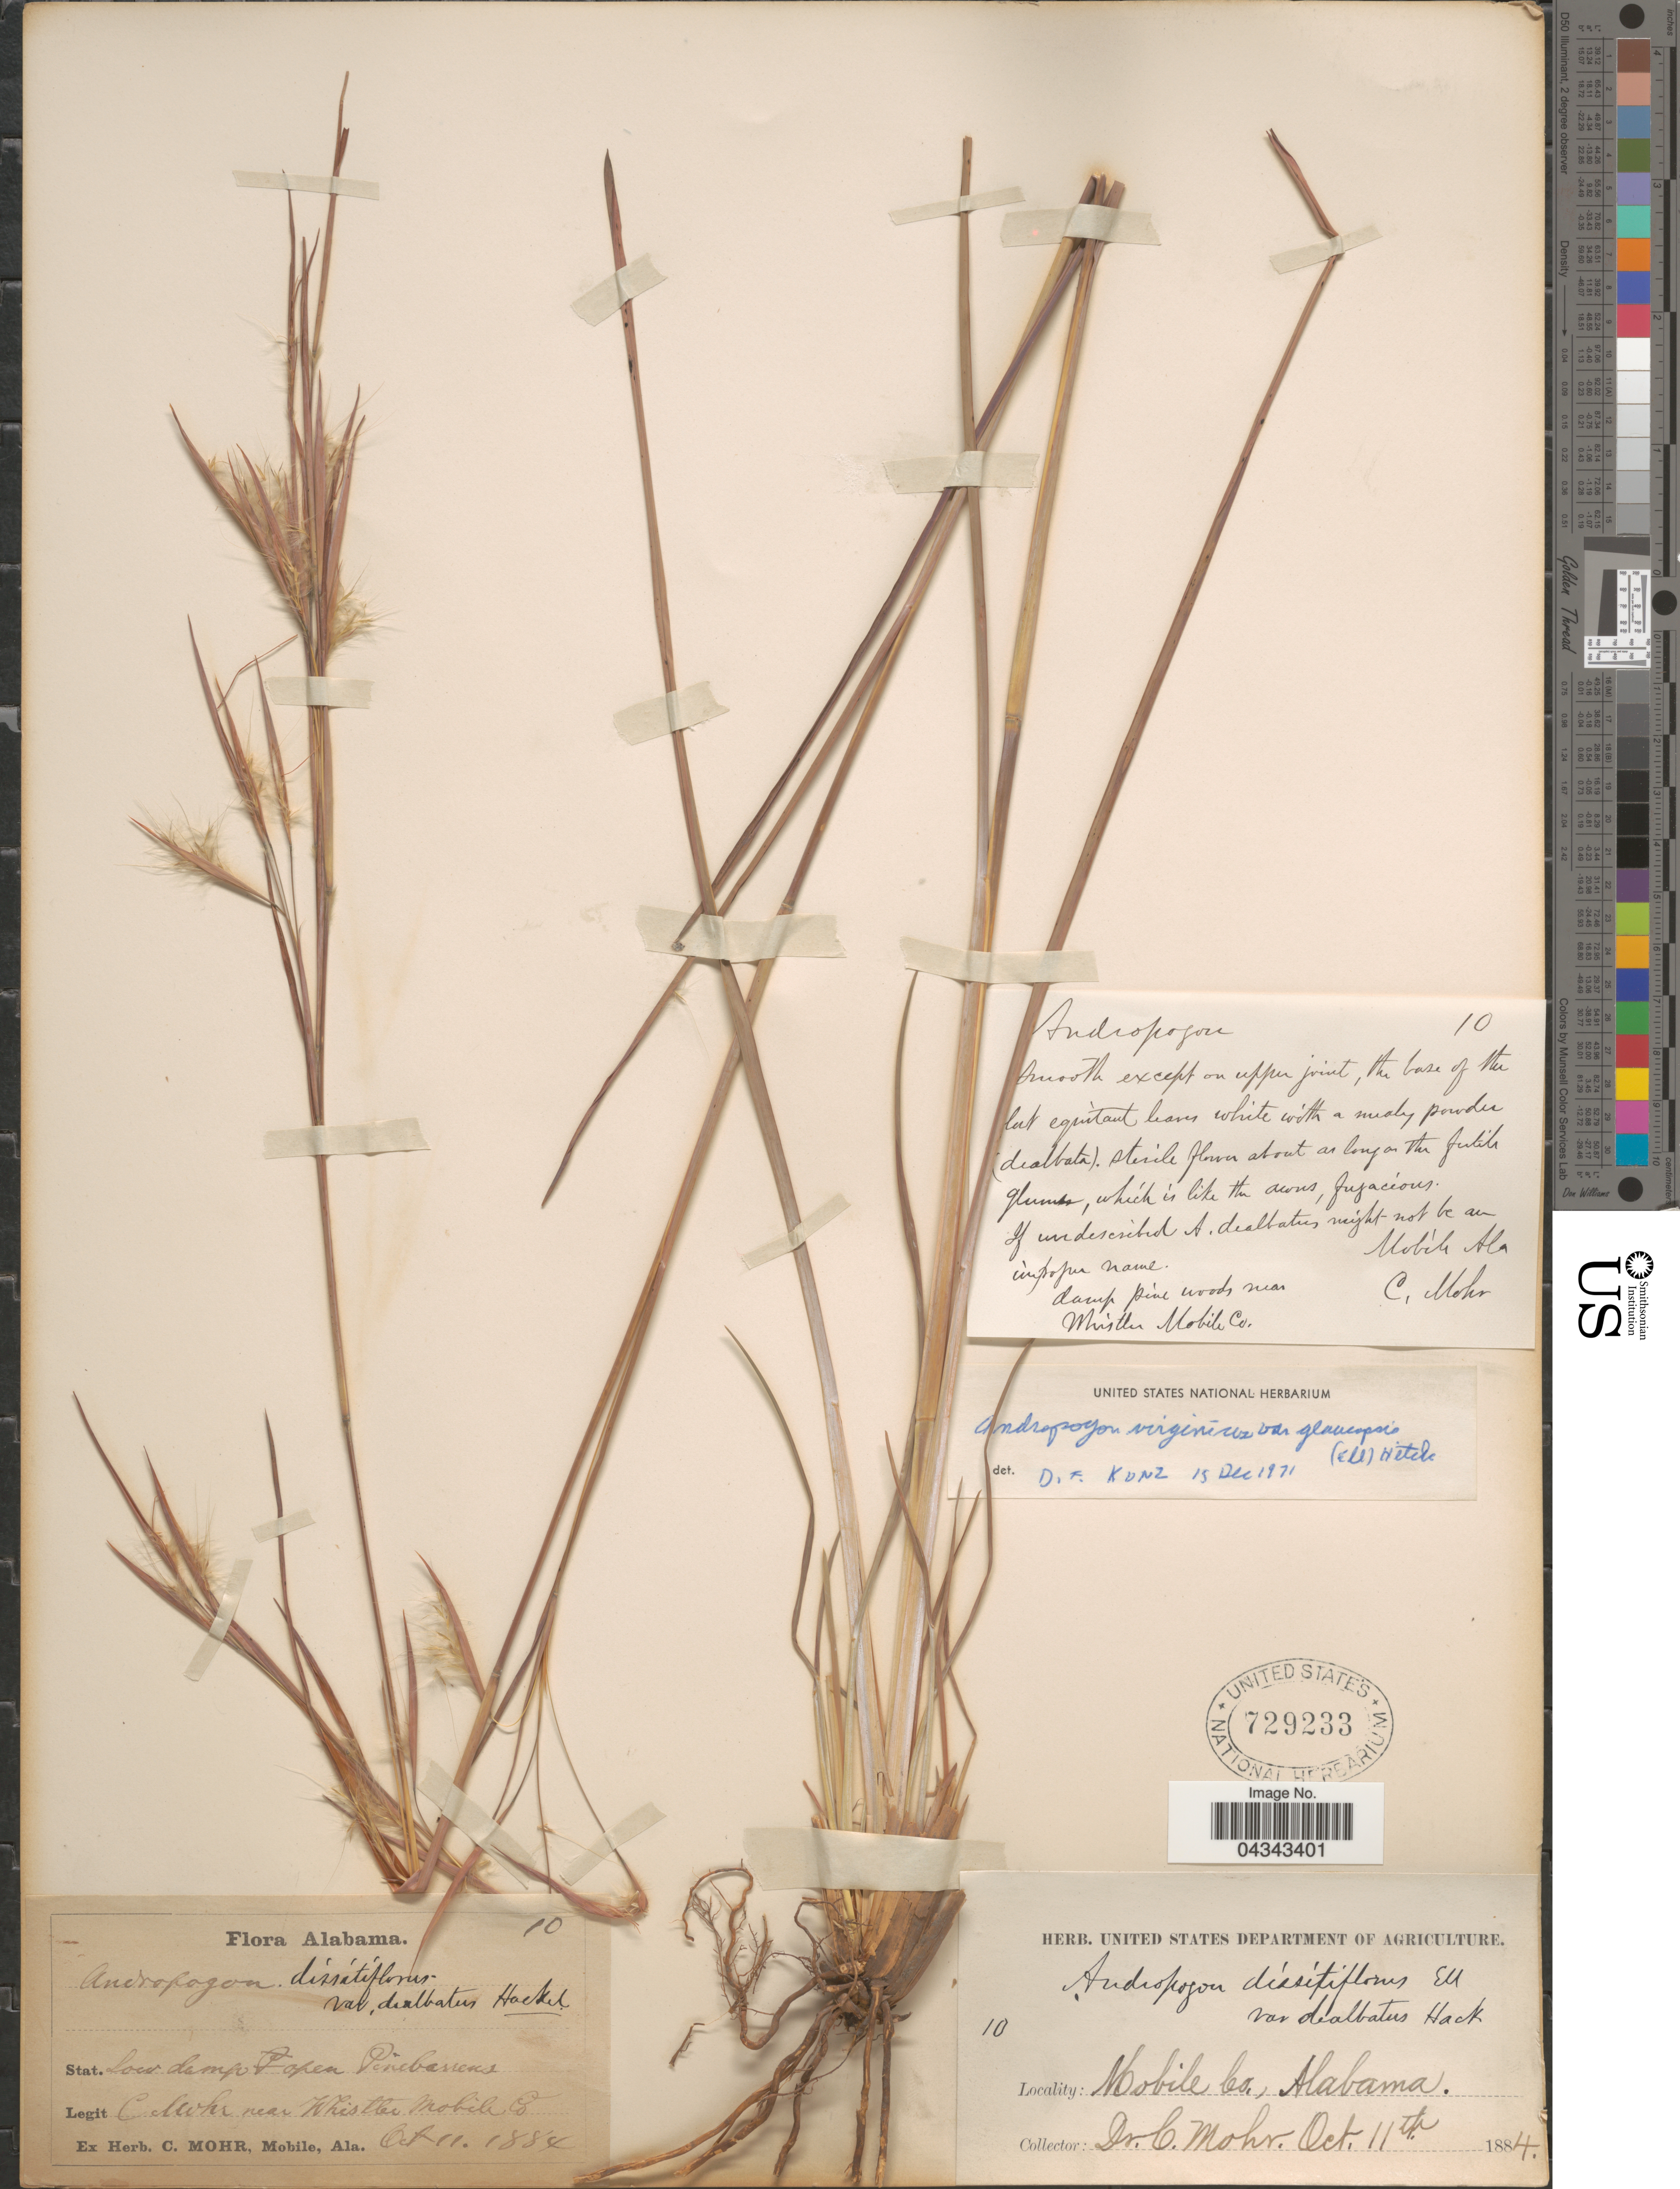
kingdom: Plantae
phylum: Tracheophyta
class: Liliopsida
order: Poales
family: Poaceae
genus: Andropogon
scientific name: Andropogon glomeratus var. glaucopsis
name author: C. Mohr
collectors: C. T. Mohr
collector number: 10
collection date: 1884-10-11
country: United States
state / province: Alabama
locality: Stat. Low damp. Open Pinebarrens. Near Whistler Mobile Co.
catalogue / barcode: US 729233